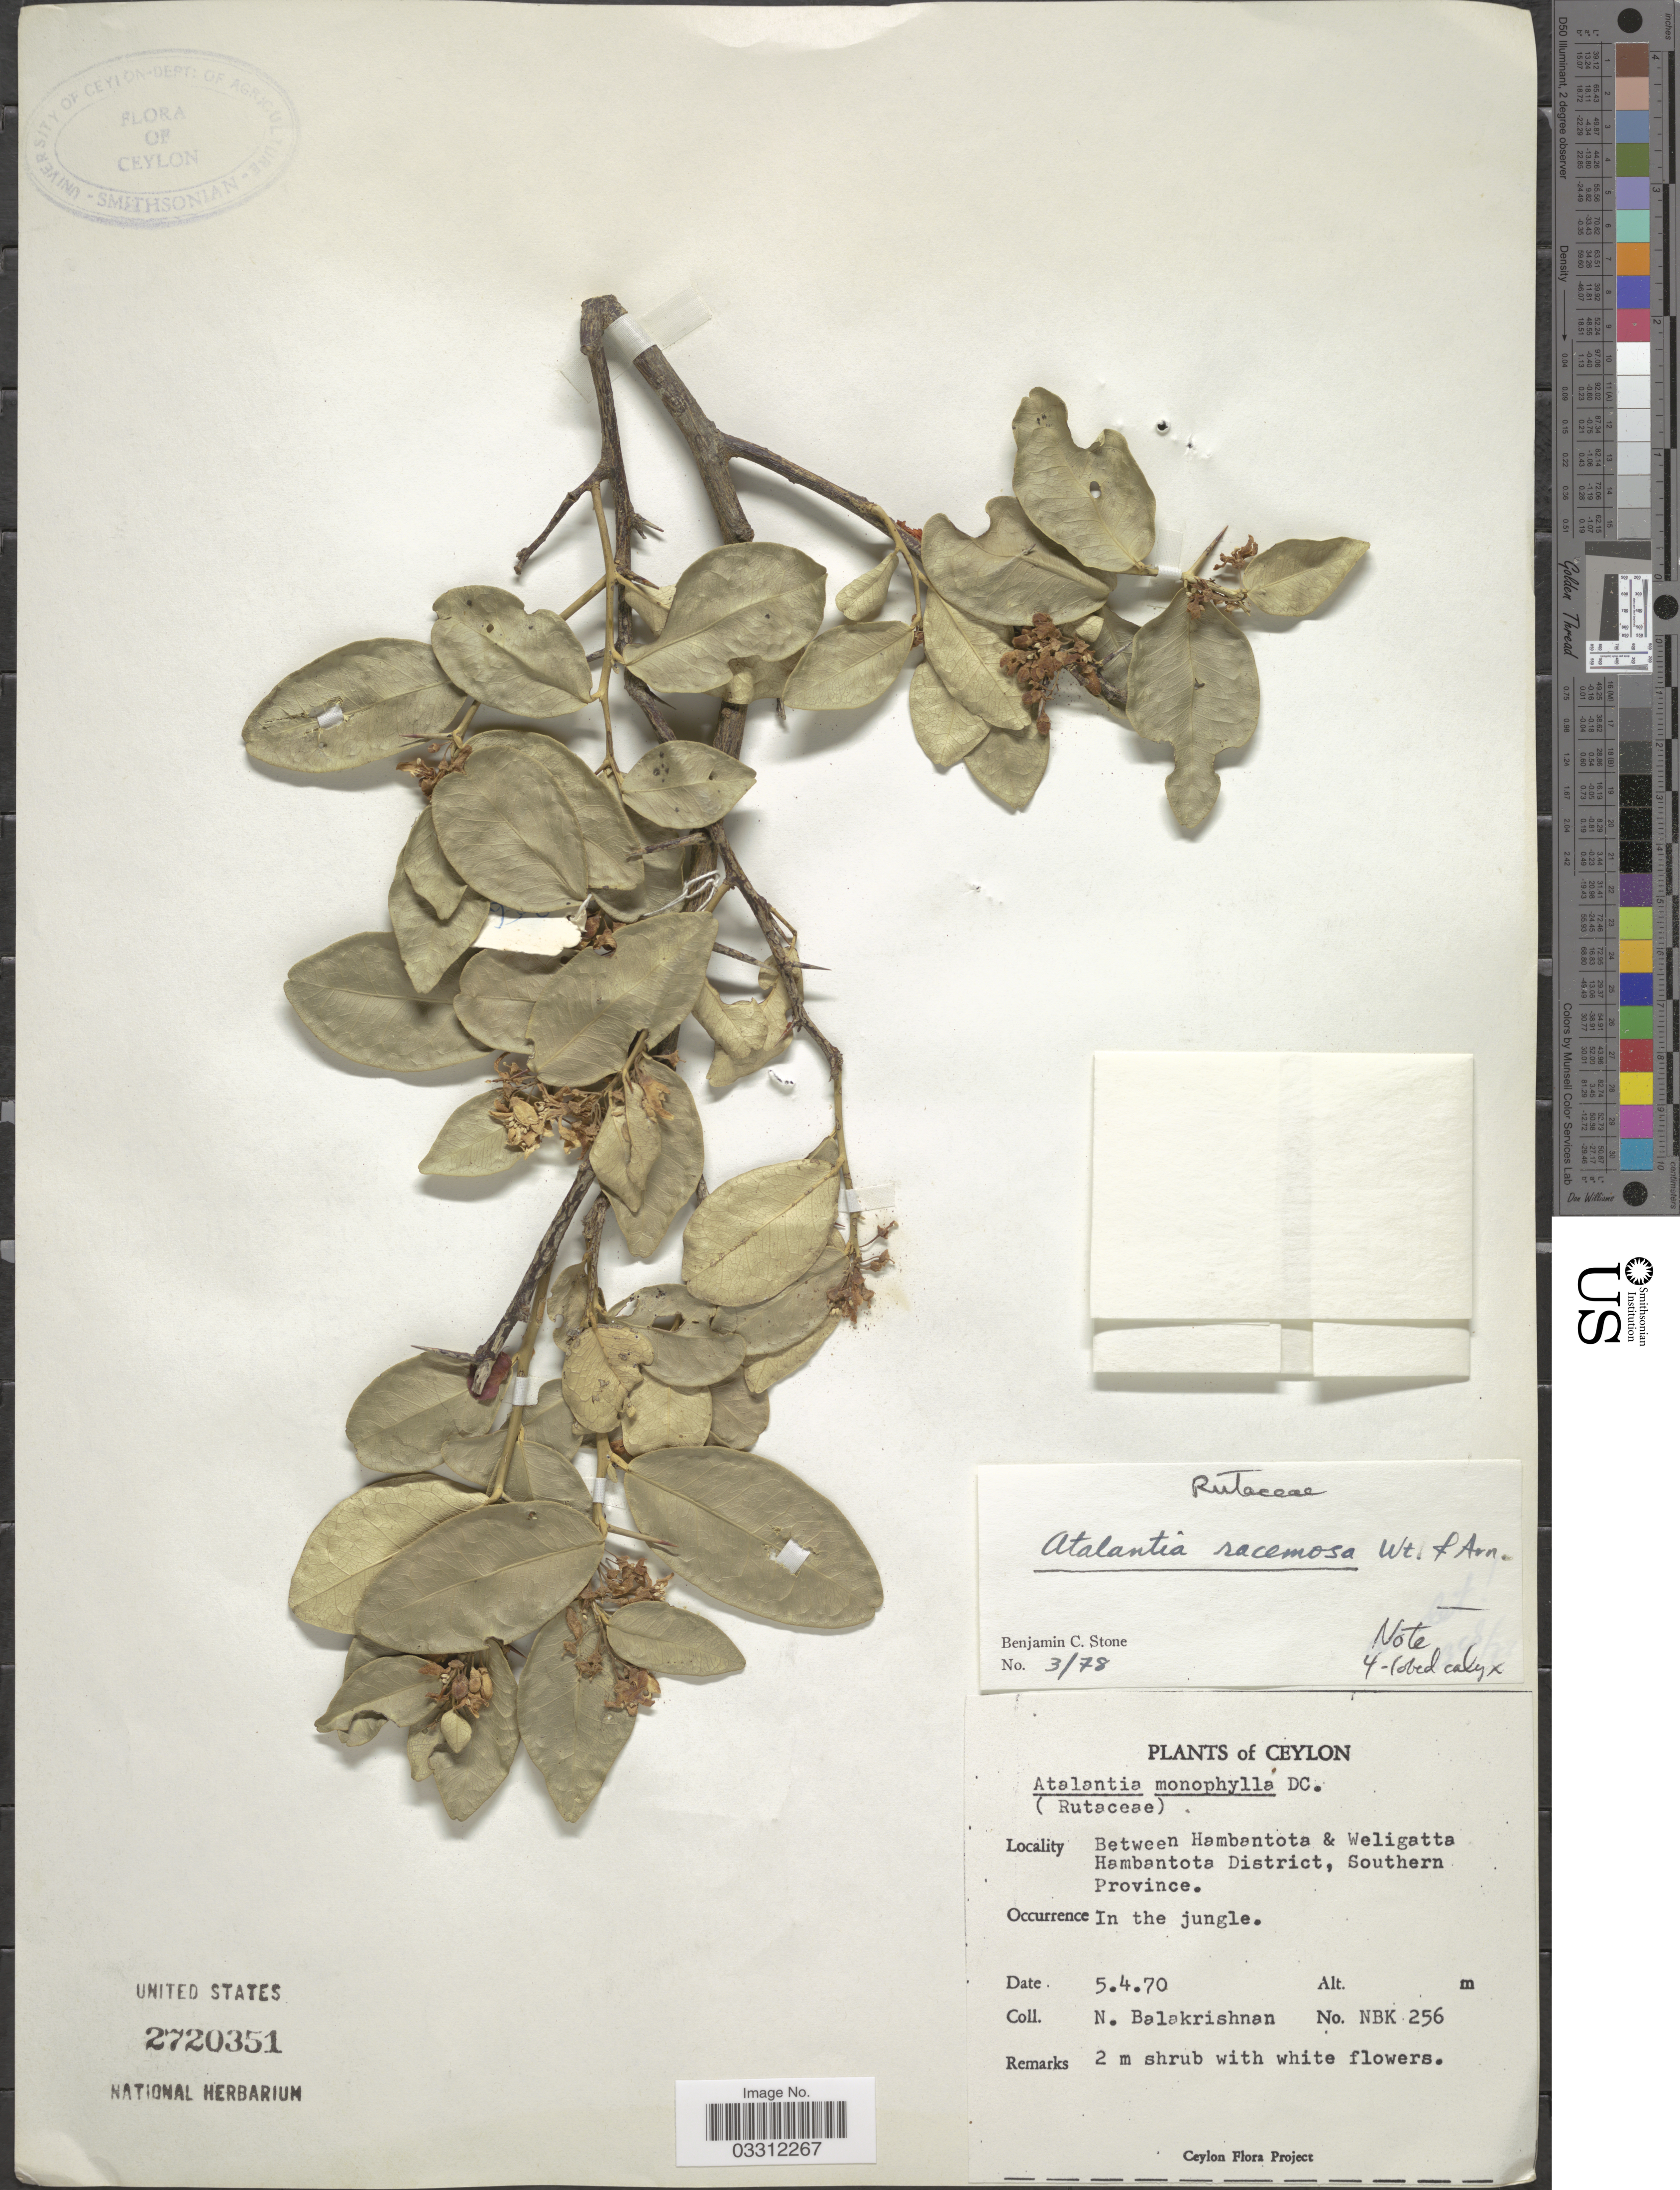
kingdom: Plantae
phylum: Tracheophyta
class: Magnoliopsida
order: Sapindales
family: Rutaceae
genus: Atalantia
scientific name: Atalantia racemosa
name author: Wight ex Hook.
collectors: N. Balakrishnan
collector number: NBK256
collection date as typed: Transcribed d/m/y: 5/4/70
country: Sri Lanka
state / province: Southern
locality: Ceylon, Between Hambanota & Weligatta, Hambantota District.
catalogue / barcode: US 2720351